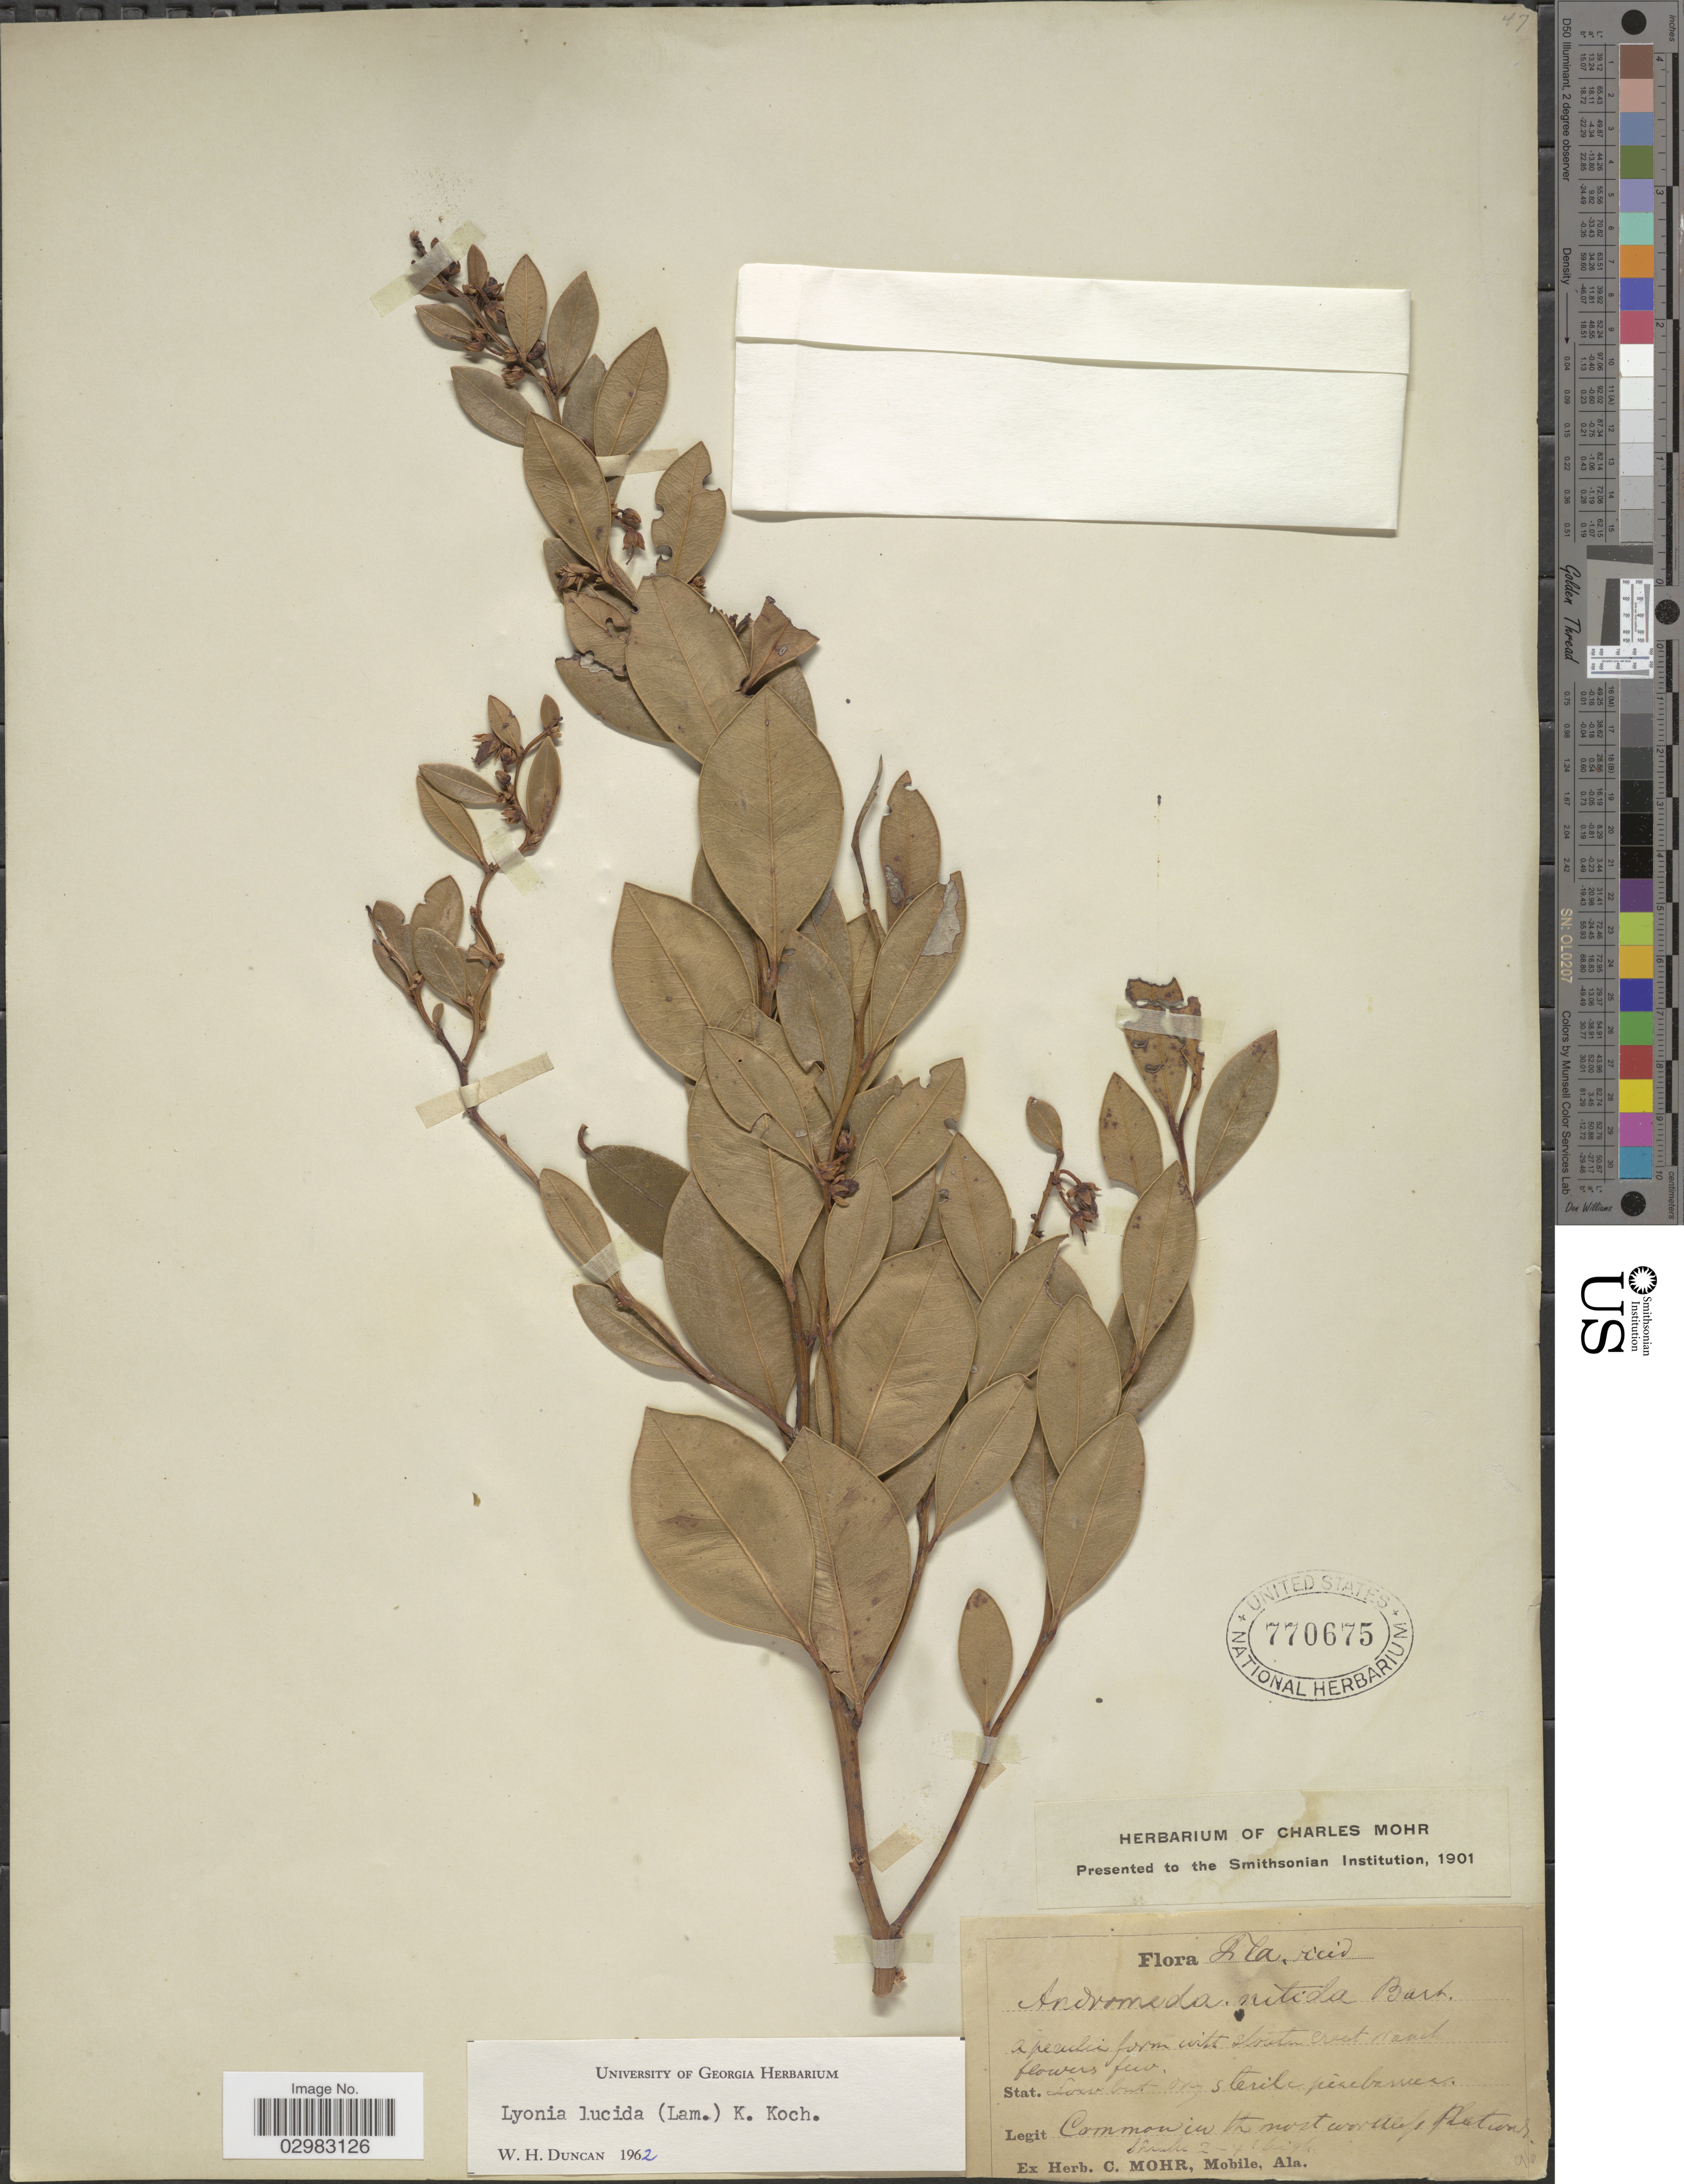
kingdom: Plantae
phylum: Tracheophyta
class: Magnoliopsida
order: Ericales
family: Ericaceae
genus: Lyonia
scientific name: Lyonia lucida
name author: K. Koch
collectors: ex herb. C. Mohr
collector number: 96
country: United States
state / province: Florida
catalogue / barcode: US 770675